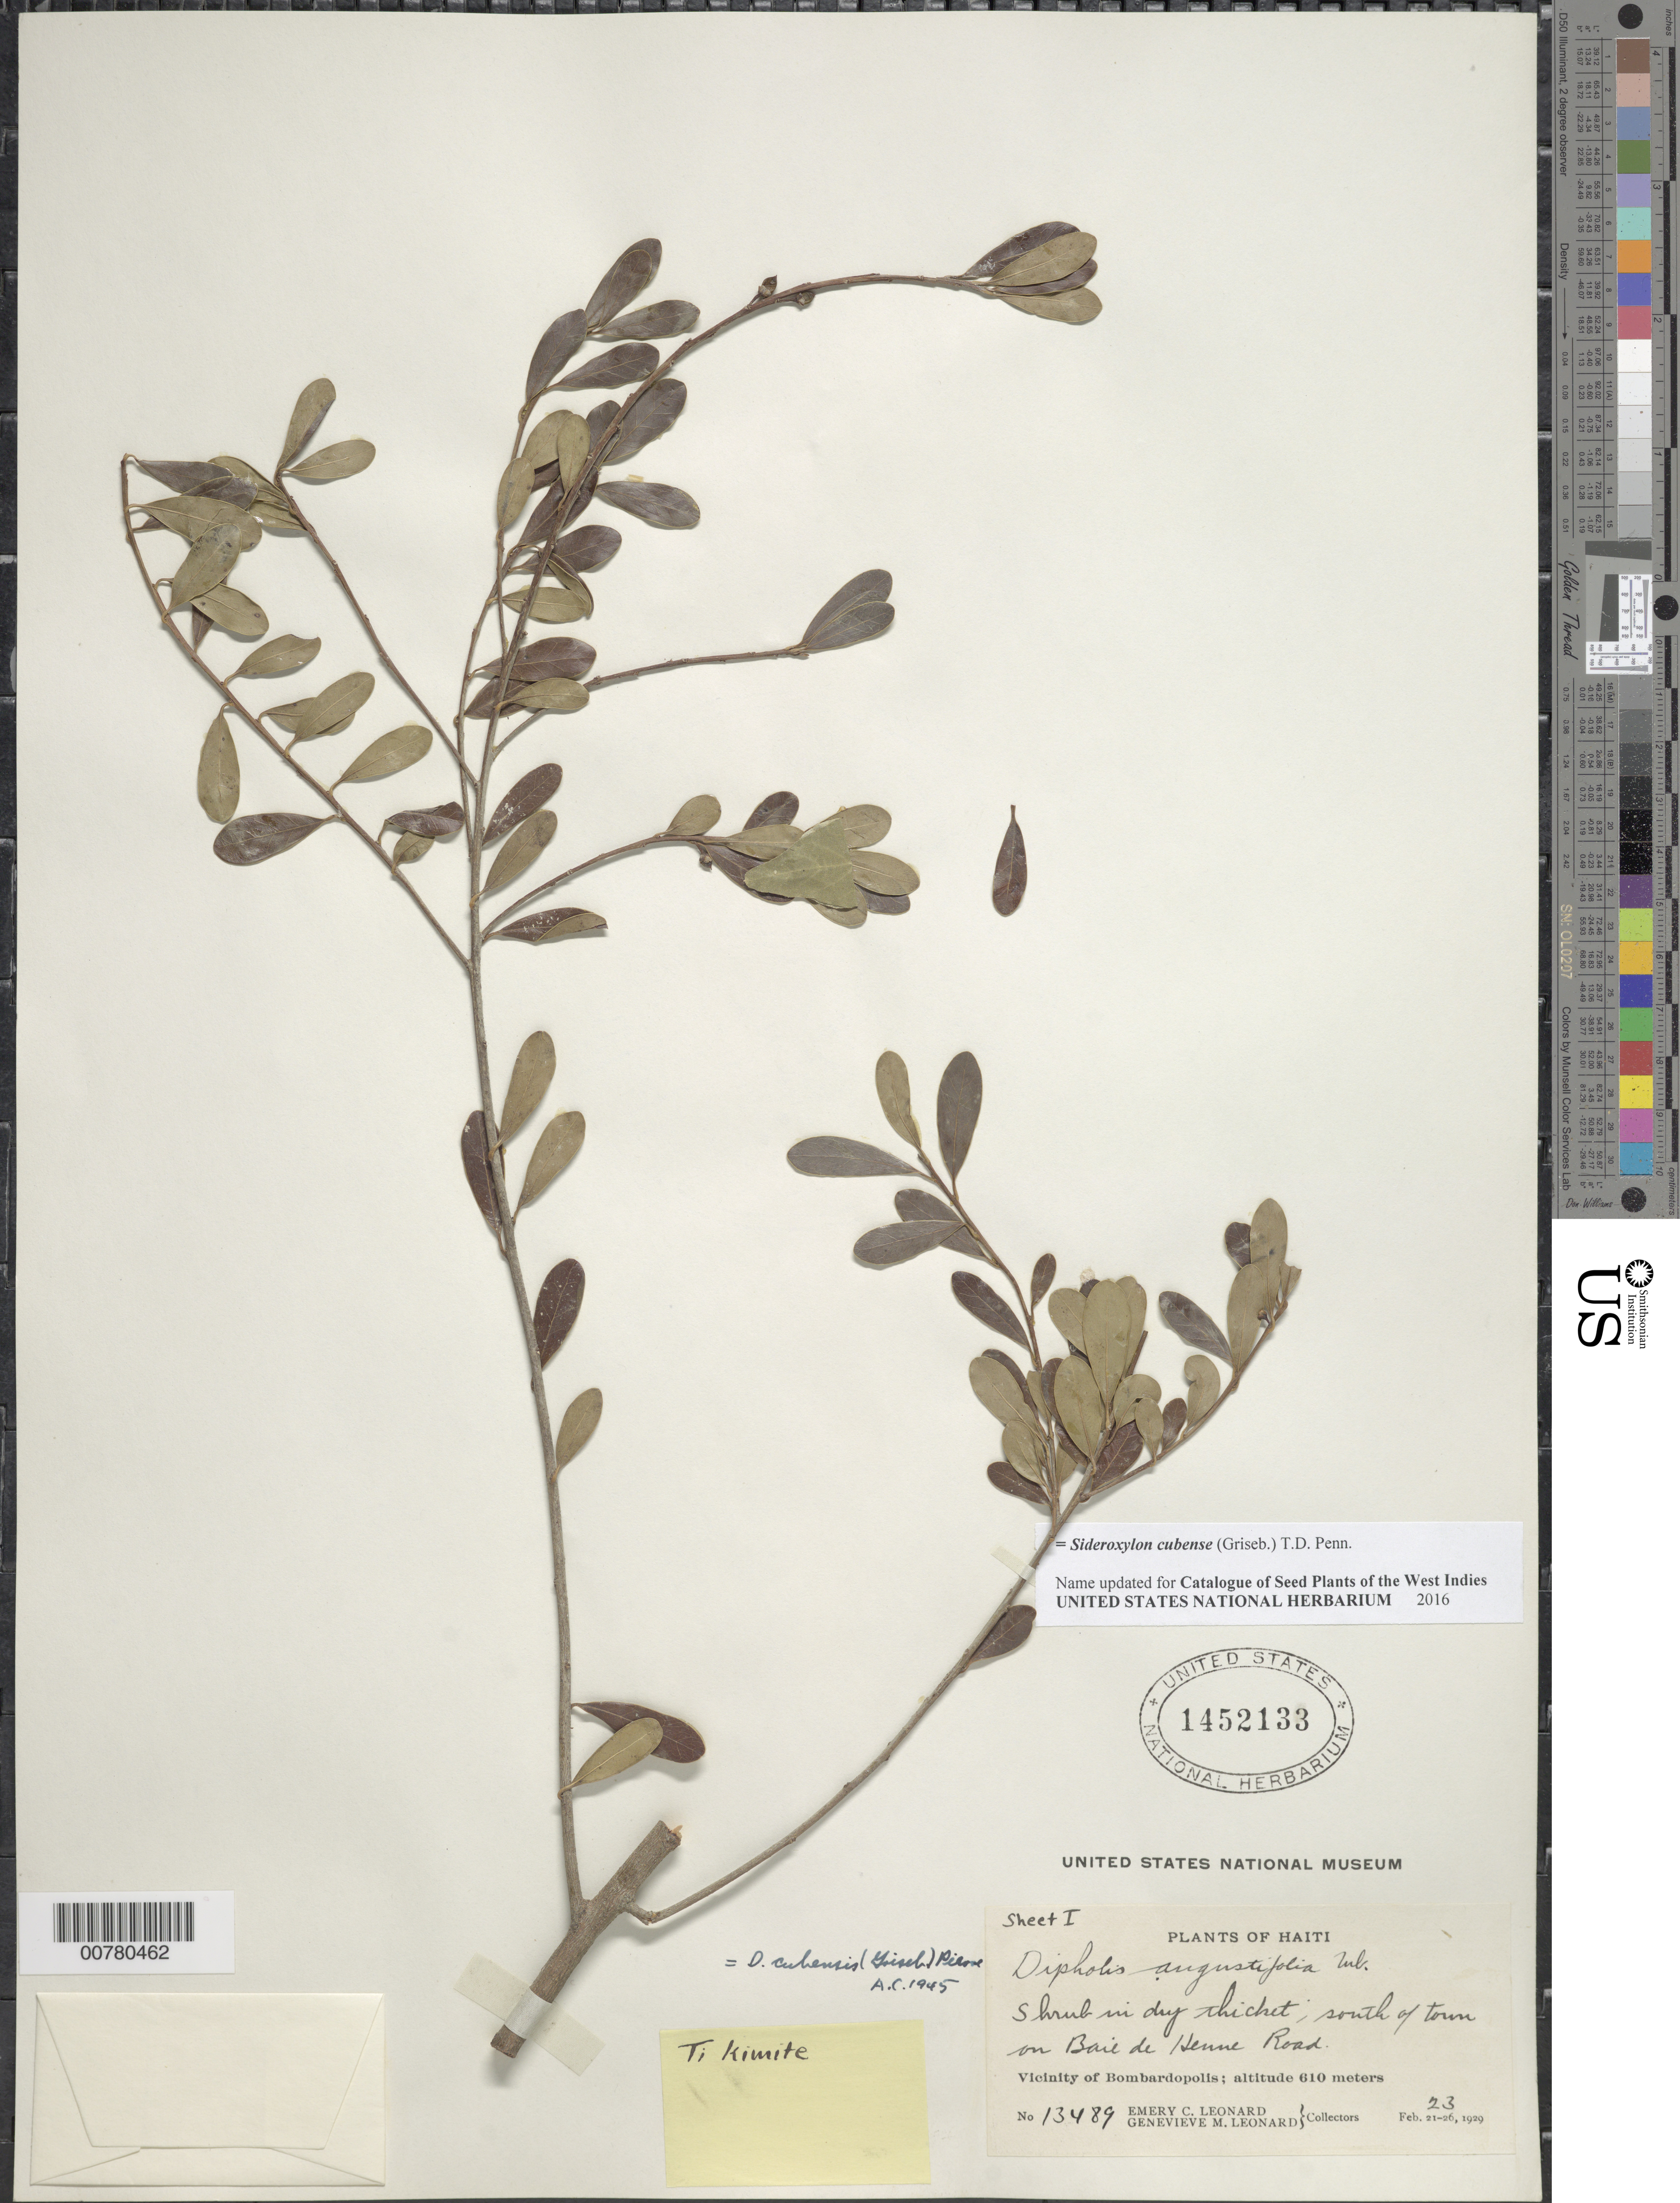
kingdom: Plantae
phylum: Tracheophyta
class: Magnoliopsida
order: Ericales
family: Sapotaceae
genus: Sideroxylon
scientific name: Sideroxylon cubense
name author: (Griseb.) T.D. Penn.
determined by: Cronquist, A. J.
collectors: E. C. Leonard & G. M. Leonard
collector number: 13489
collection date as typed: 23 Feb 1929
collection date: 1929-02-23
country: Haiti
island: Hispaniola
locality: Vicinity of Bombardopolis, south of town along Baie de Henne Road.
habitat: In dry thicket.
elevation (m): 610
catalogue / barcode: US 1452133